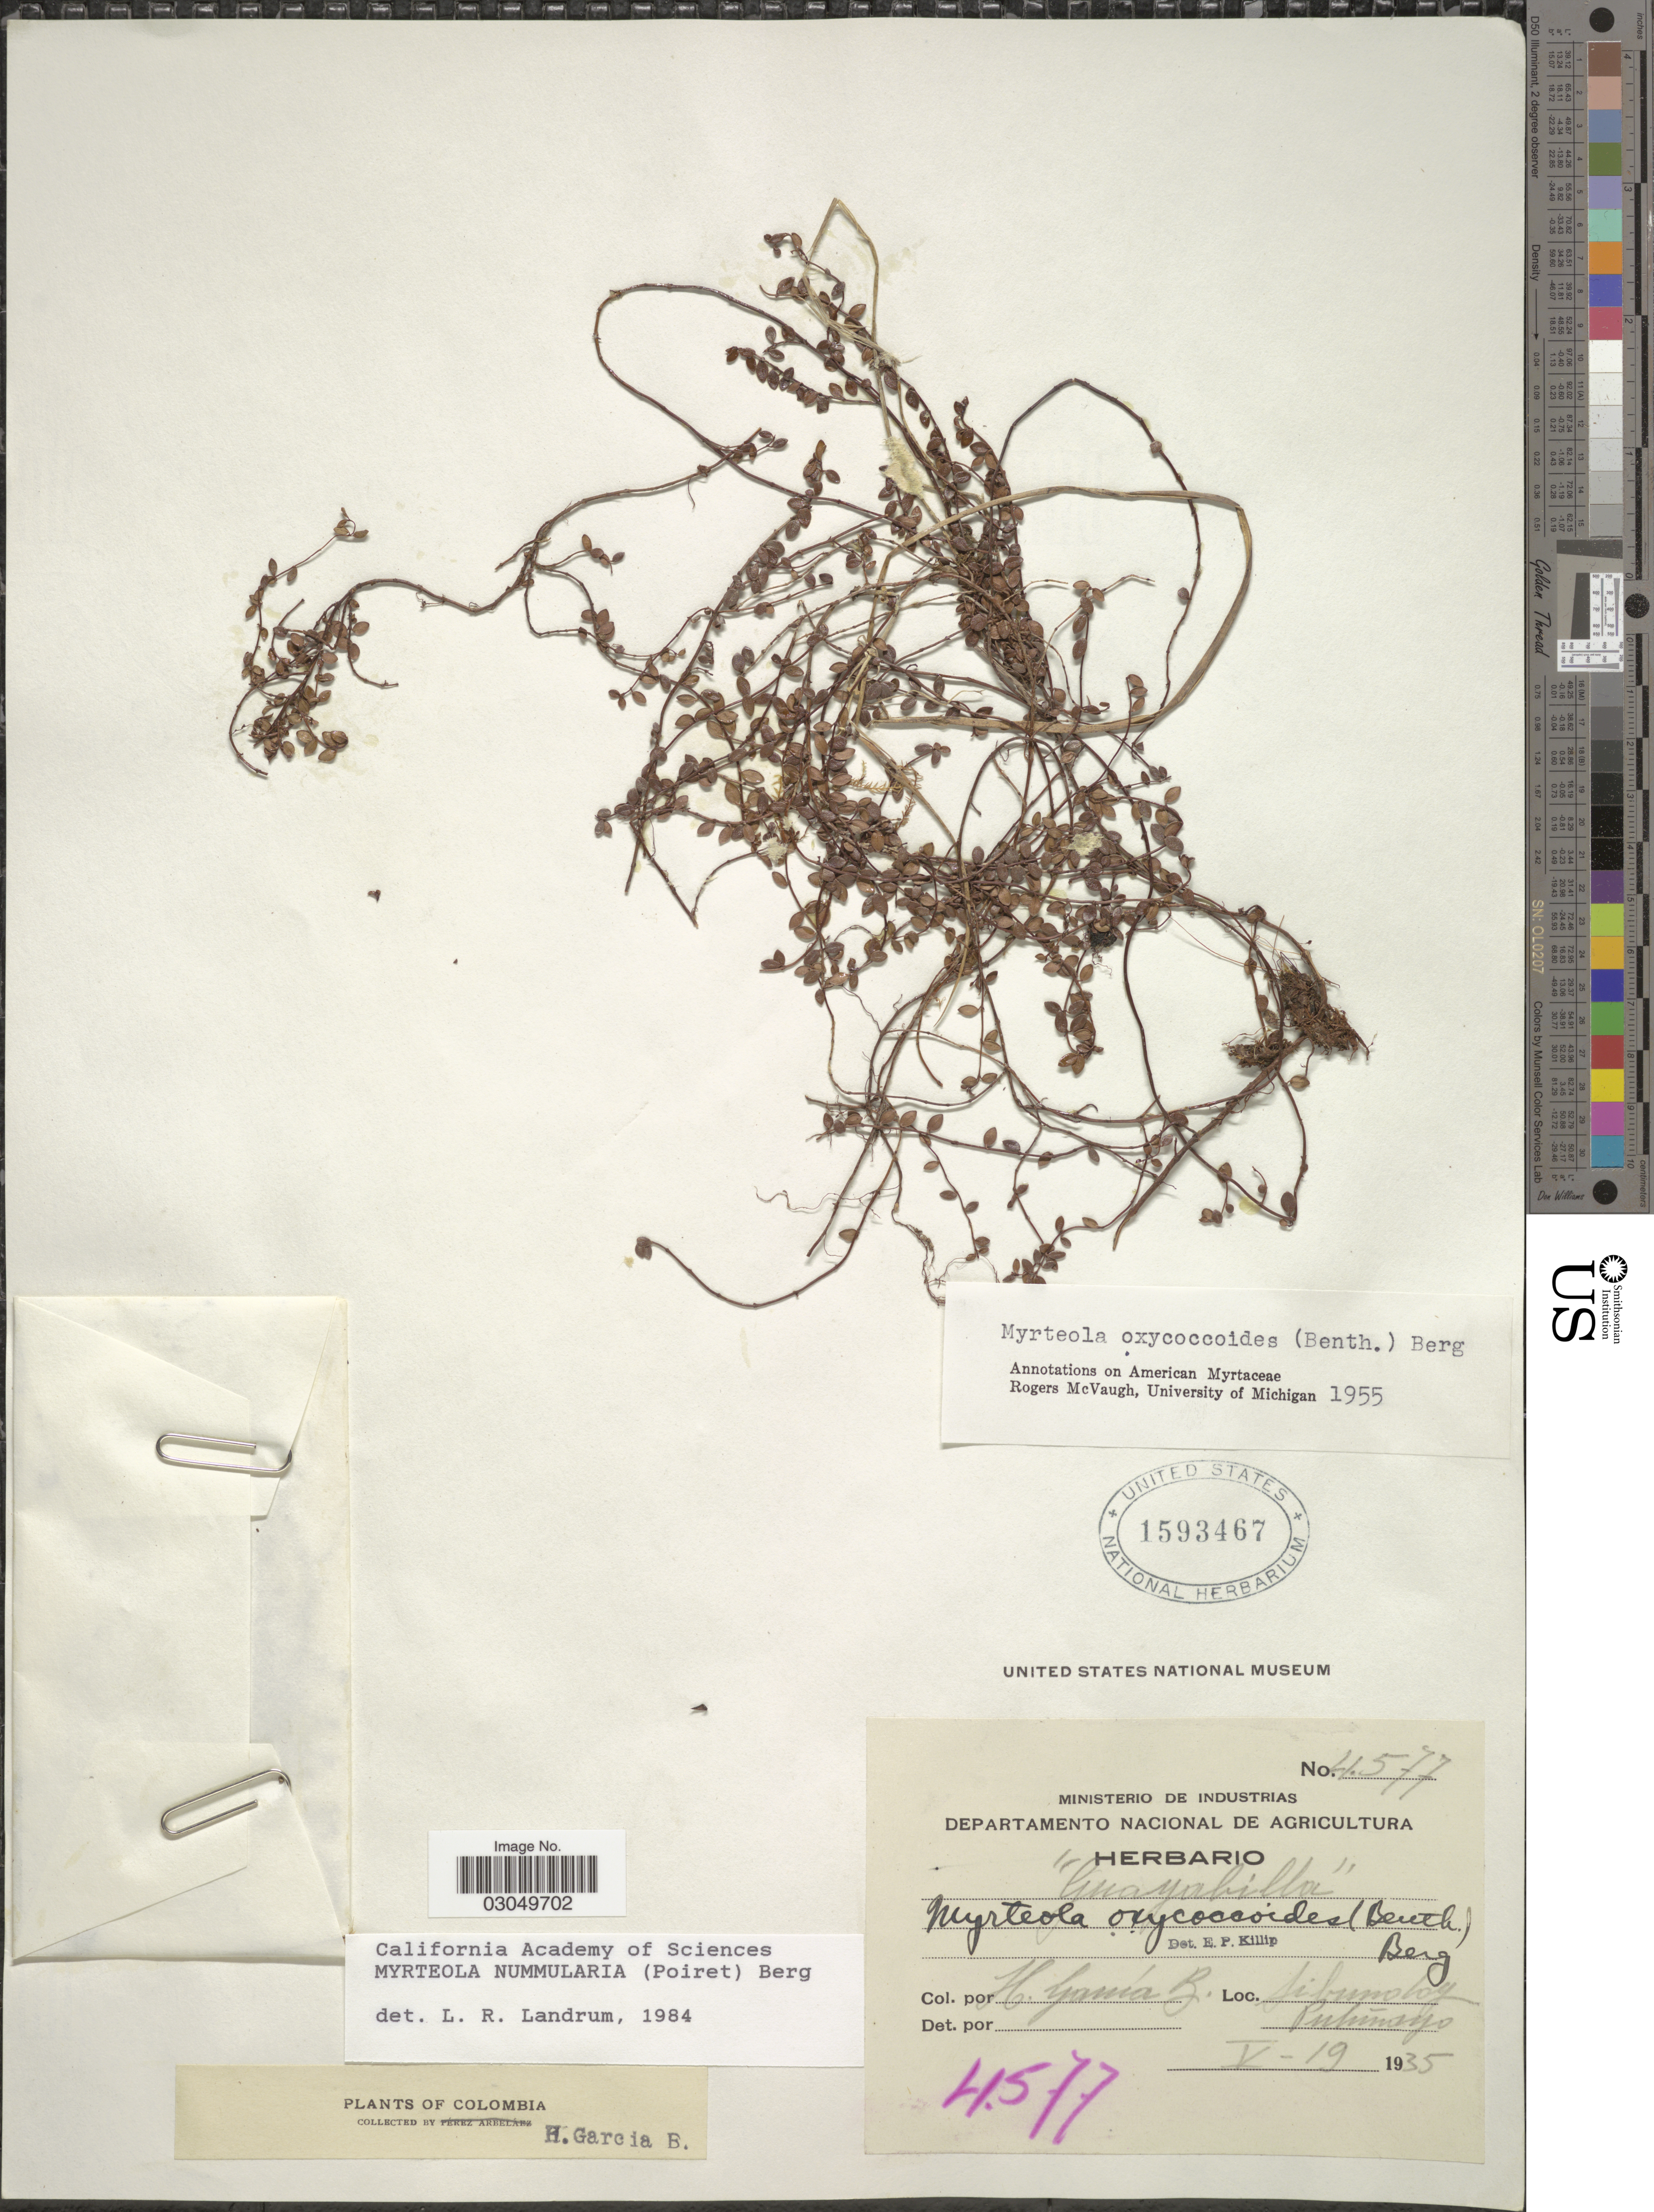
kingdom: Plantae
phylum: Tracheophyta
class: Magnoliopsida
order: Myrtales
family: Myrtaceae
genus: Myrteola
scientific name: Myrteola nummularia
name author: (Lam.) O. Berg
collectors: H. García B.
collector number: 4577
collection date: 1935-05-19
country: Colombia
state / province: Putumayo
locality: Sibundoy.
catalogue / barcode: US 1593467